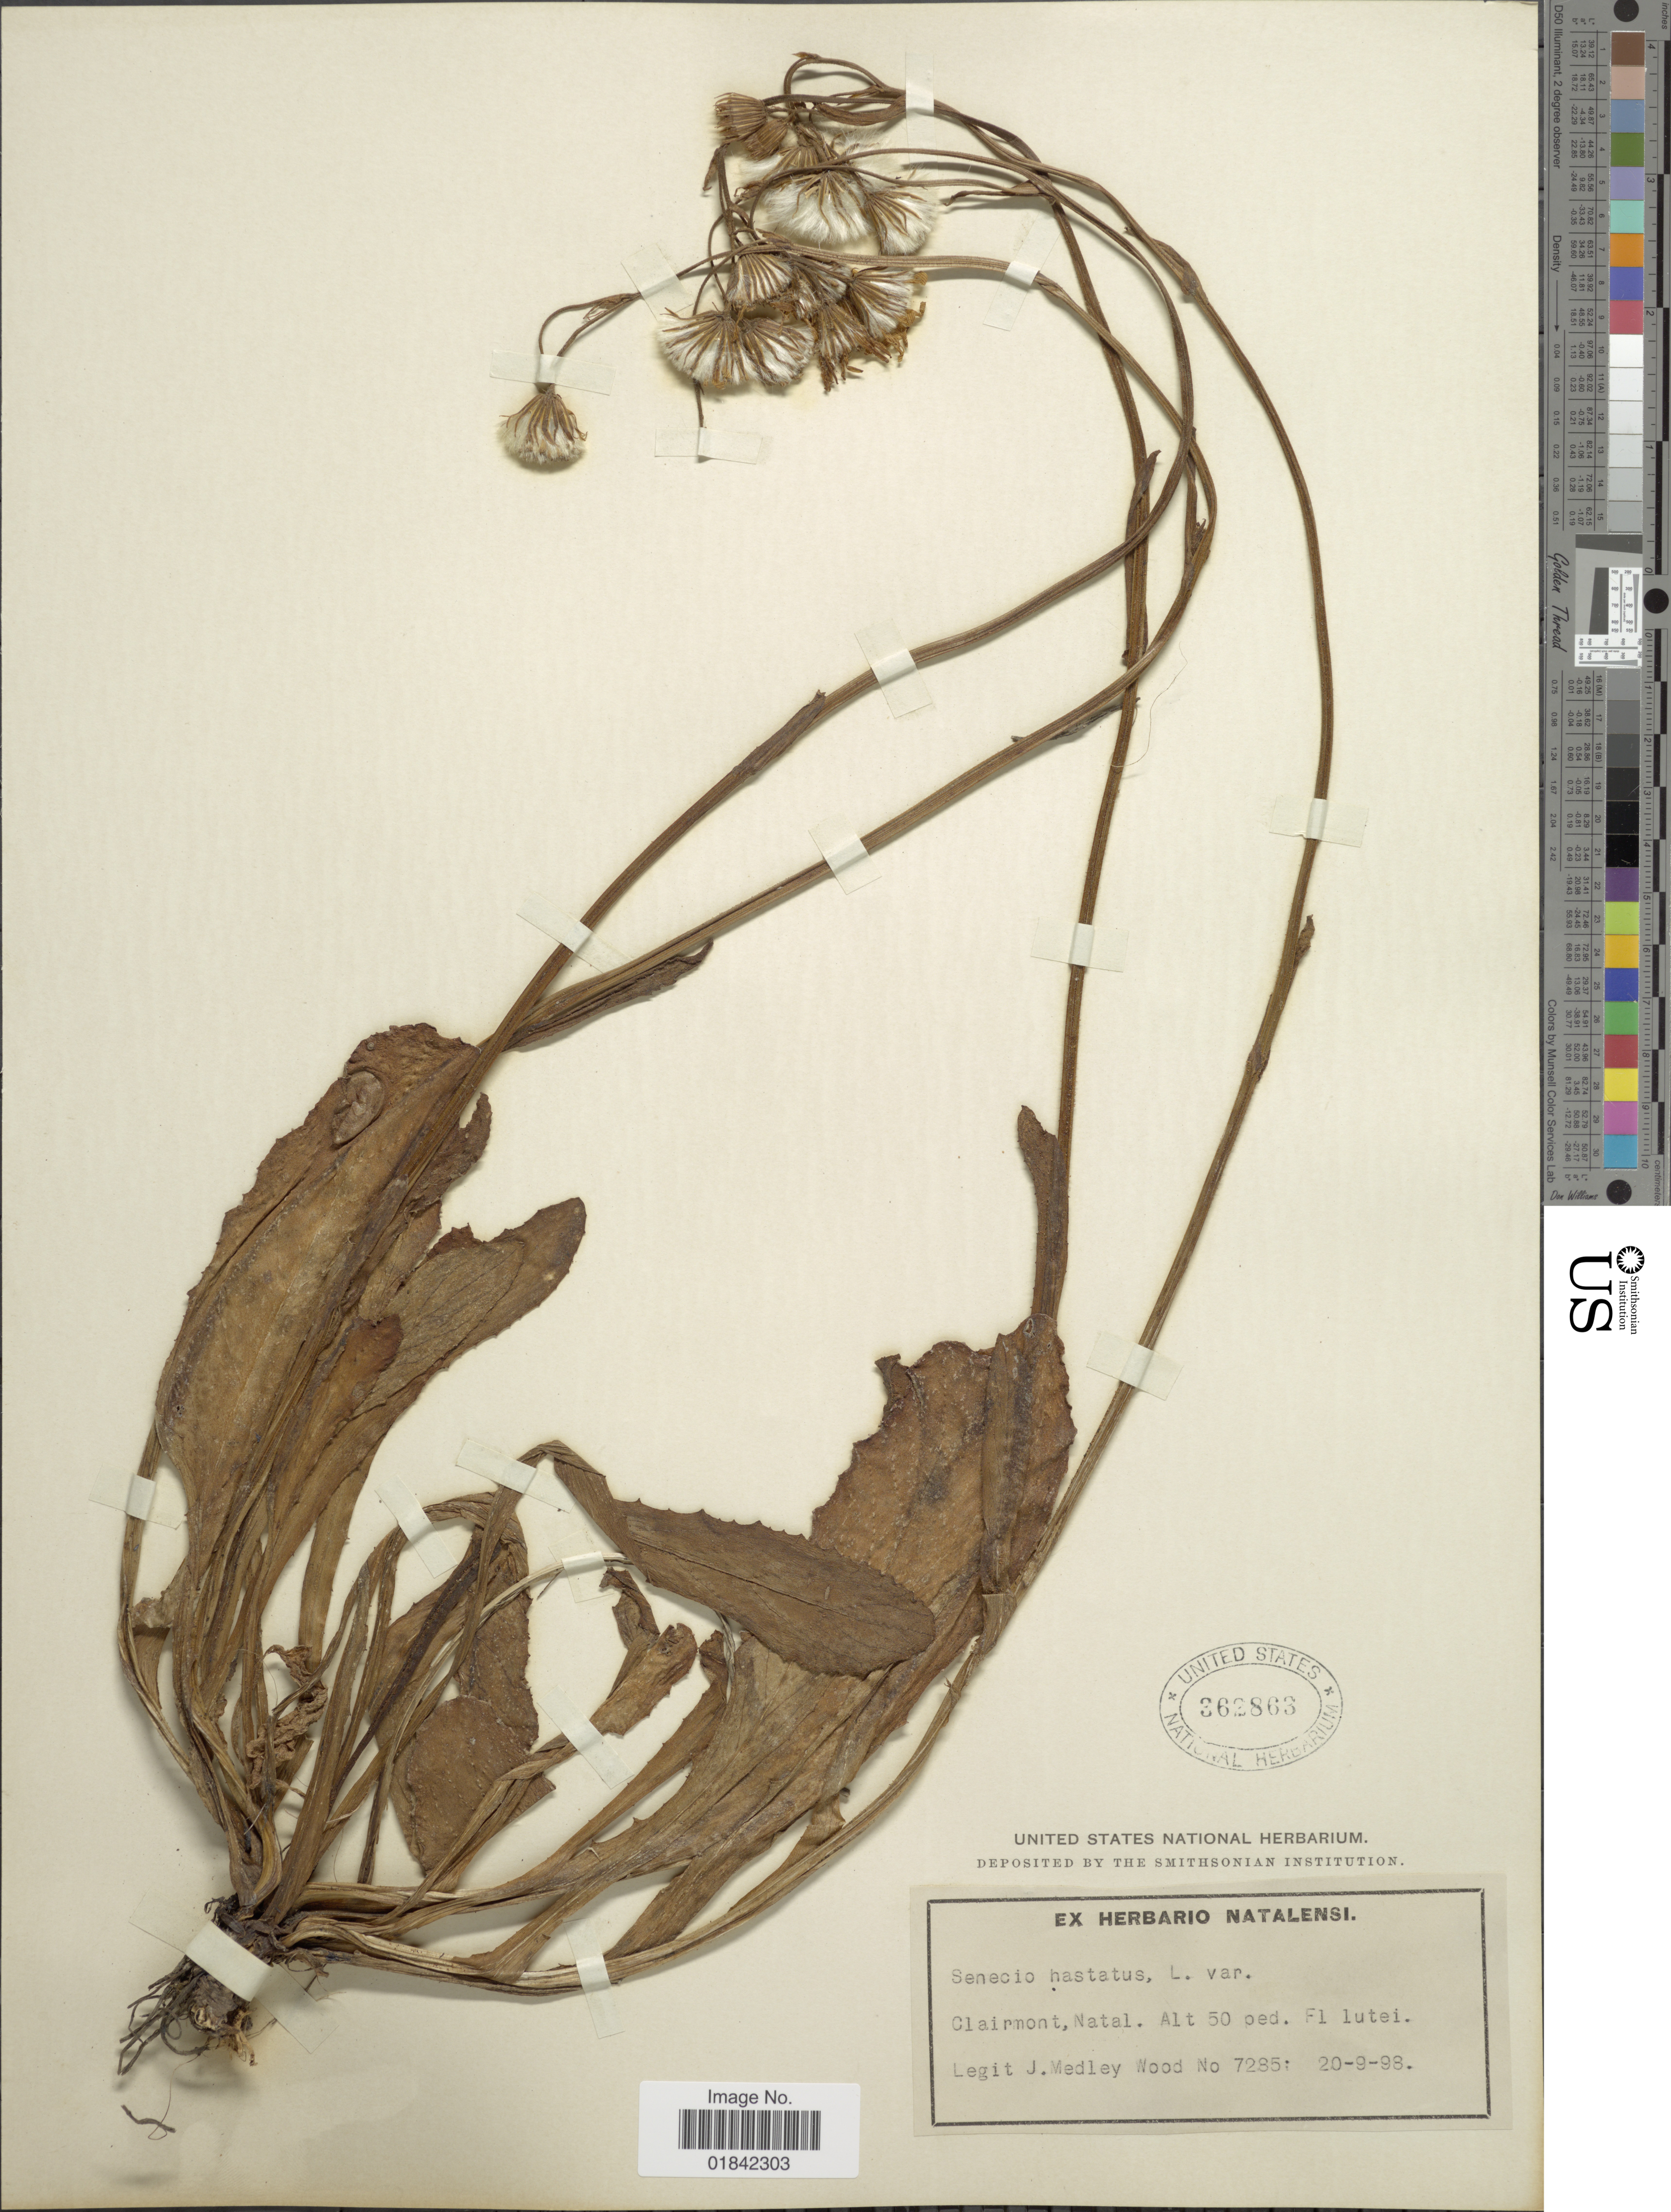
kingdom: Plantae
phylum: Tracheophyta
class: Magnoliopsida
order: Asterales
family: Asteraceae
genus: Senecio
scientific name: Senecio hastatus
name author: (L.) Hook. f.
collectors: J. Medley Wood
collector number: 7285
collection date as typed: Transcribed d/m/y: 20/9/98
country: South Africa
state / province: KwaZulu-Natal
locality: Clairmont, Natal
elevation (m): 15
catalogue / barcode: US 362863